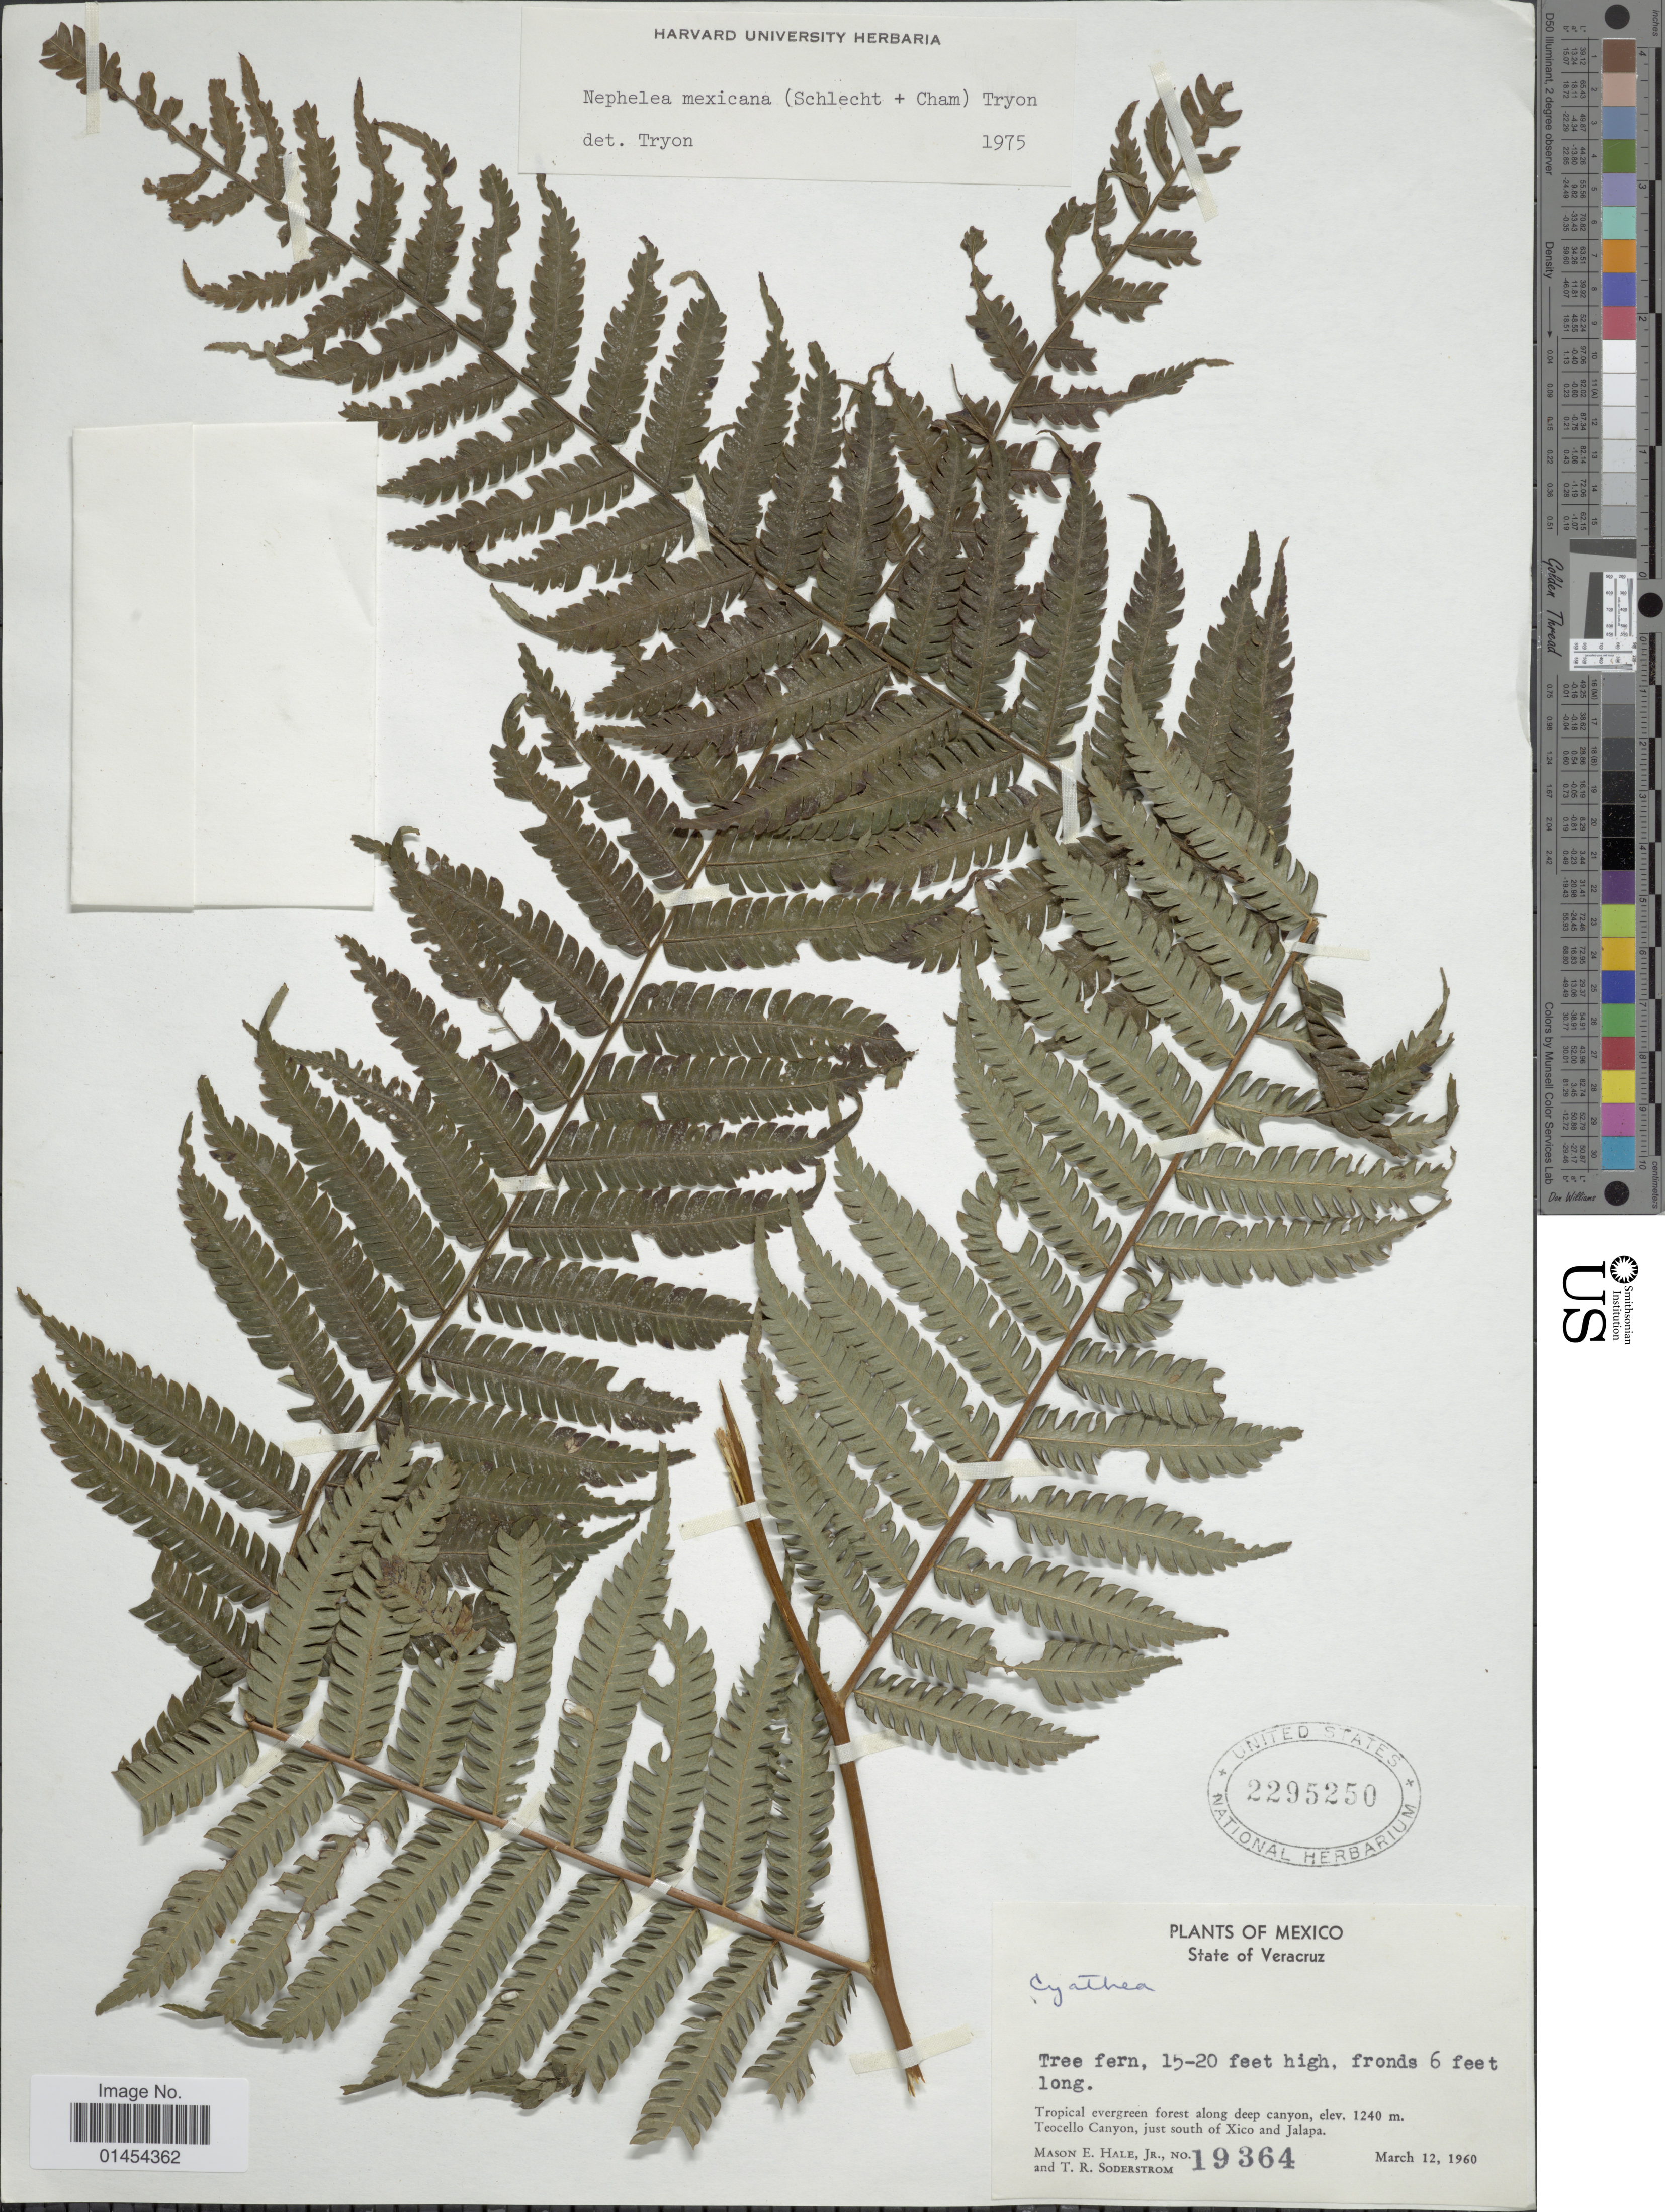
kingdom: Plantae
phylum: Tracheophyta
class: Polypodiopsida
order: Cyatheales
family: Cyatheaceae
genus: Alsophila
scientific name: Alsophila firma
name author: (Baker) D.S. Conant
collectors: M. Hale & T. R. Soderstrom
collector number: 19364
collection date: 1960-03-12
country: Mexico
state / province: Veracruz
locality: State of Veracruz. Teocello Canyon, just south of Xico and Jalapa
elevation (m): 1240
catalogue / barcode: US 2295250